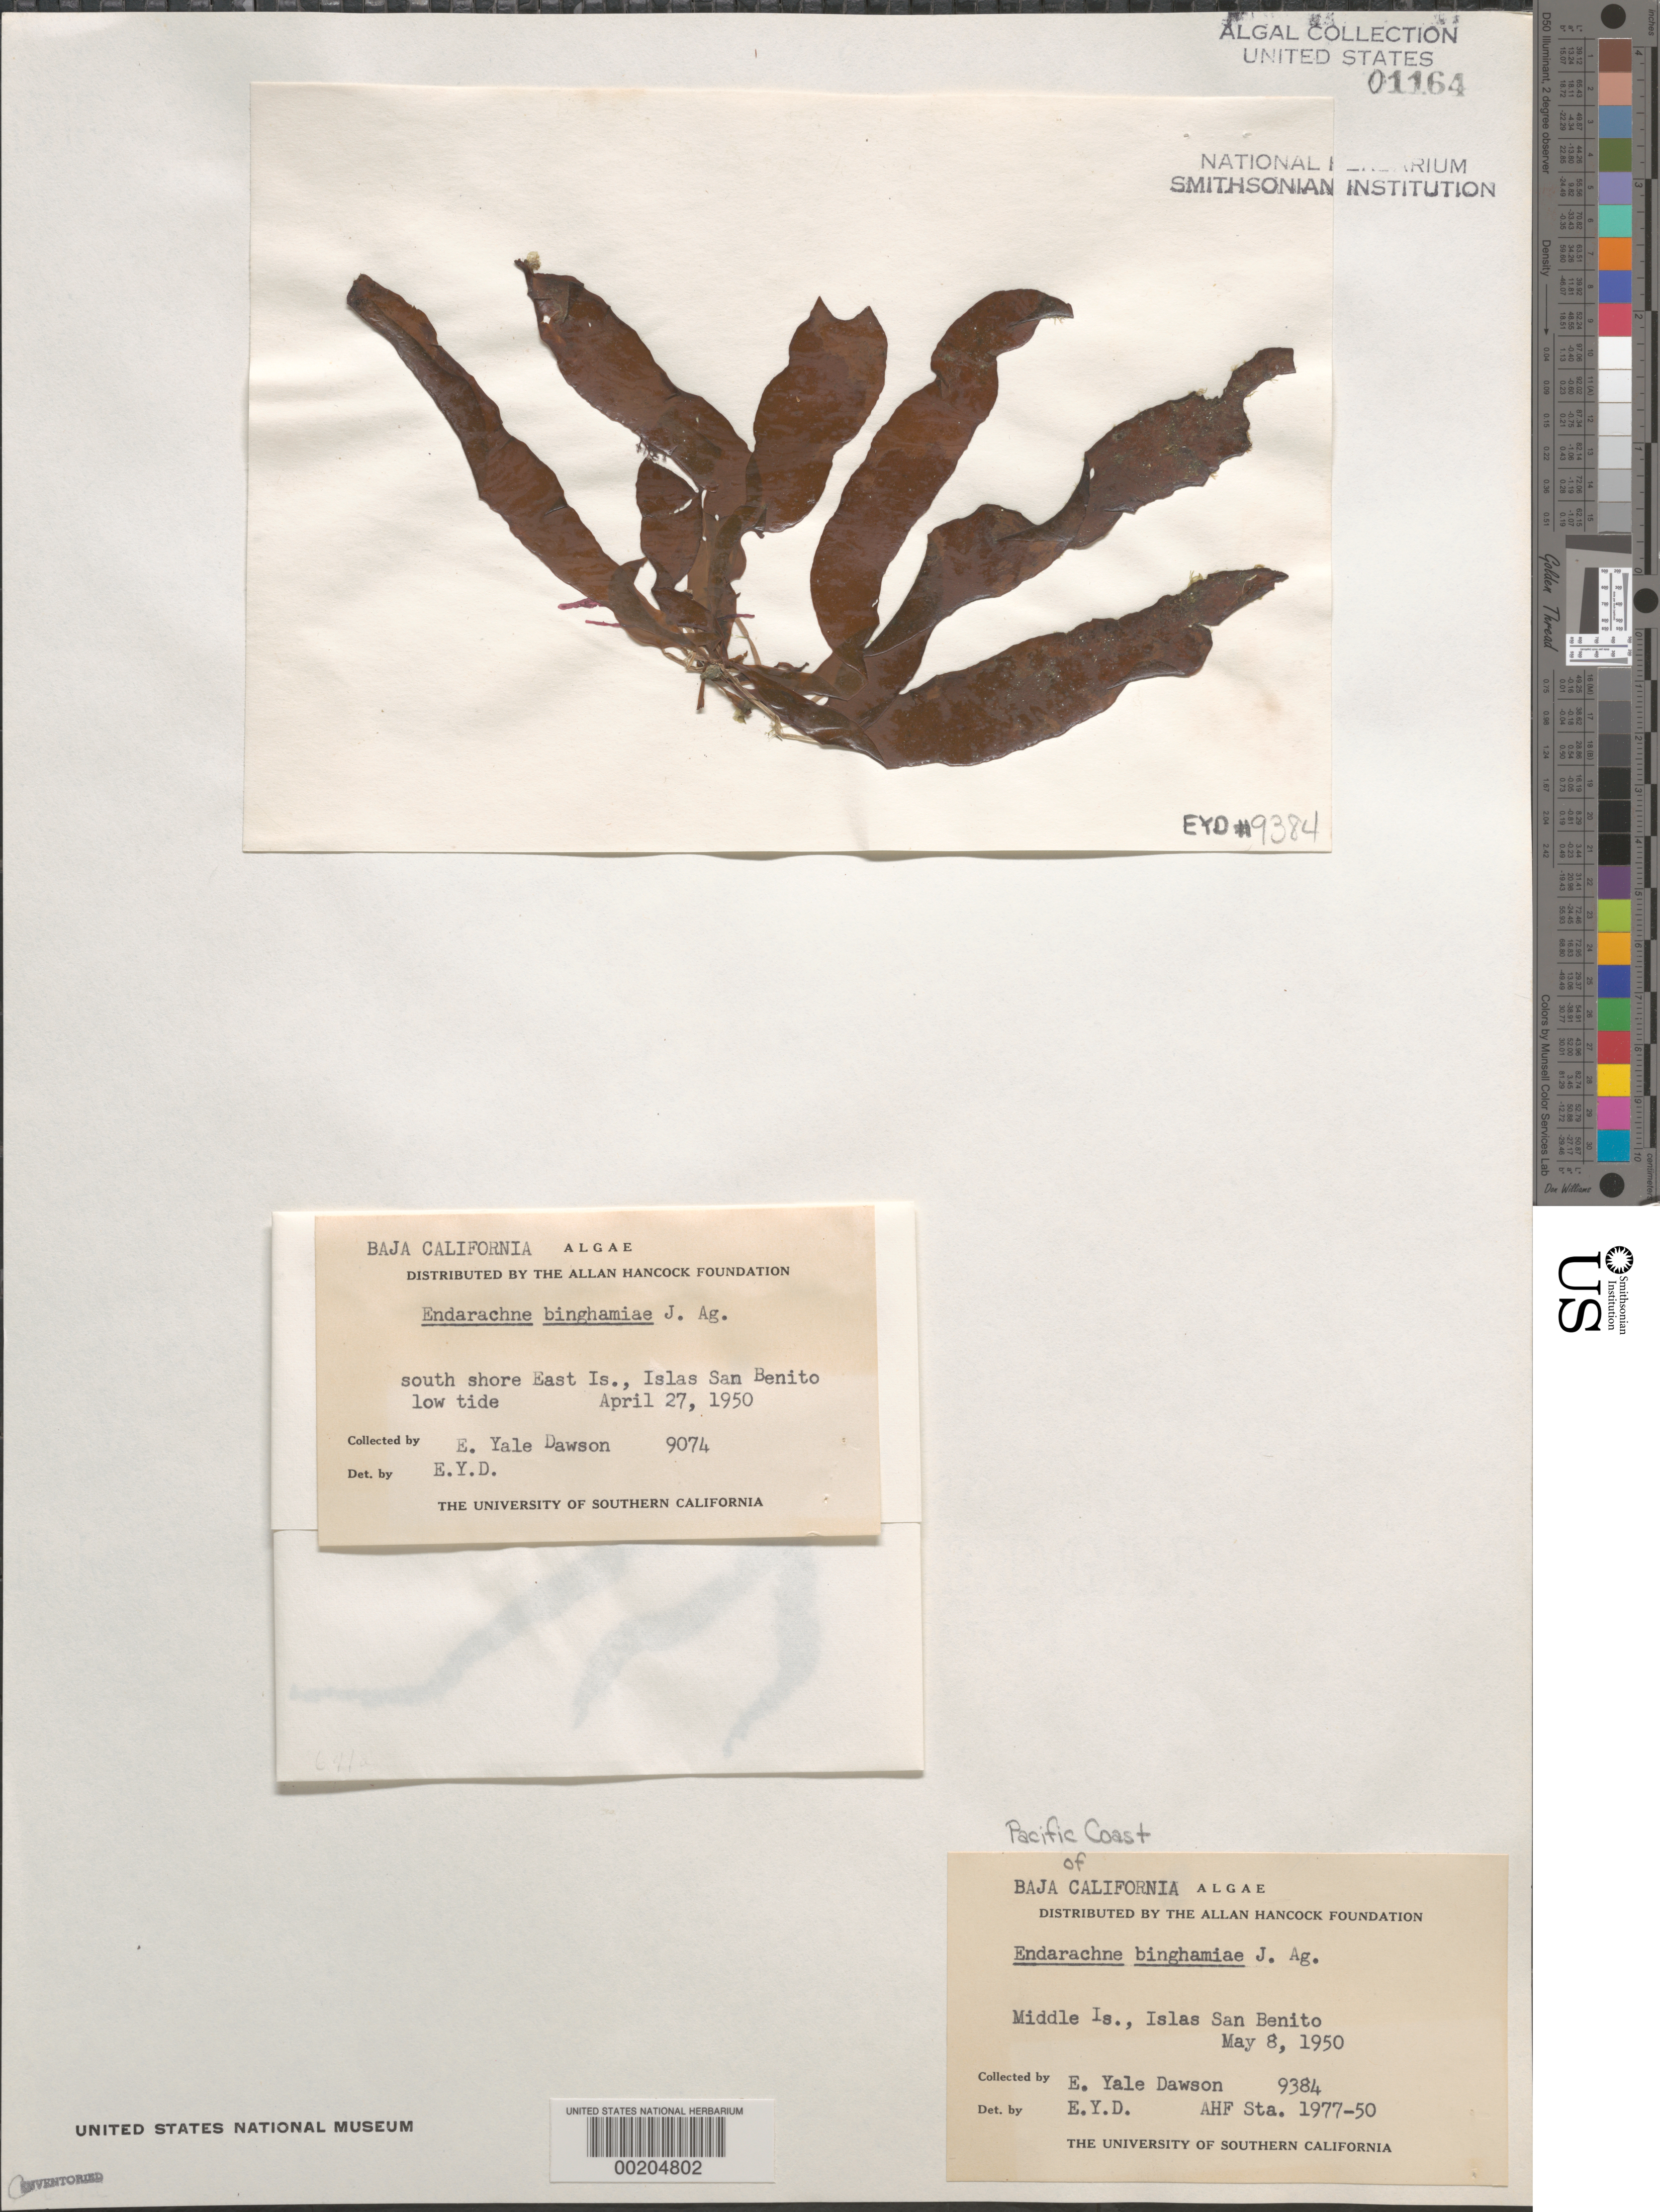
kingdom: Chromista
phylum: Ochrophyta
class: Phaeophyceae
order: Scytosiphonales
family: Scytosiphonaceae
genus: Petalonia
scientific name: Petalonia binghamiae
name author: (J. Agardh) K.L.Vinogr.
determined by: Algae name updating Project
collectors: E. Y. Dawson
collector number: EYD 9074 & EYD 9384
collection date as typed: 27 Apr 1950 AND 08 May 1950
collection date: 1950-04-27,1950-05-08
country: Mexico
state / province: Baja California Norte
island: Islas San Benito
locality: East island and middle island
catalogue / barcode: US 1164